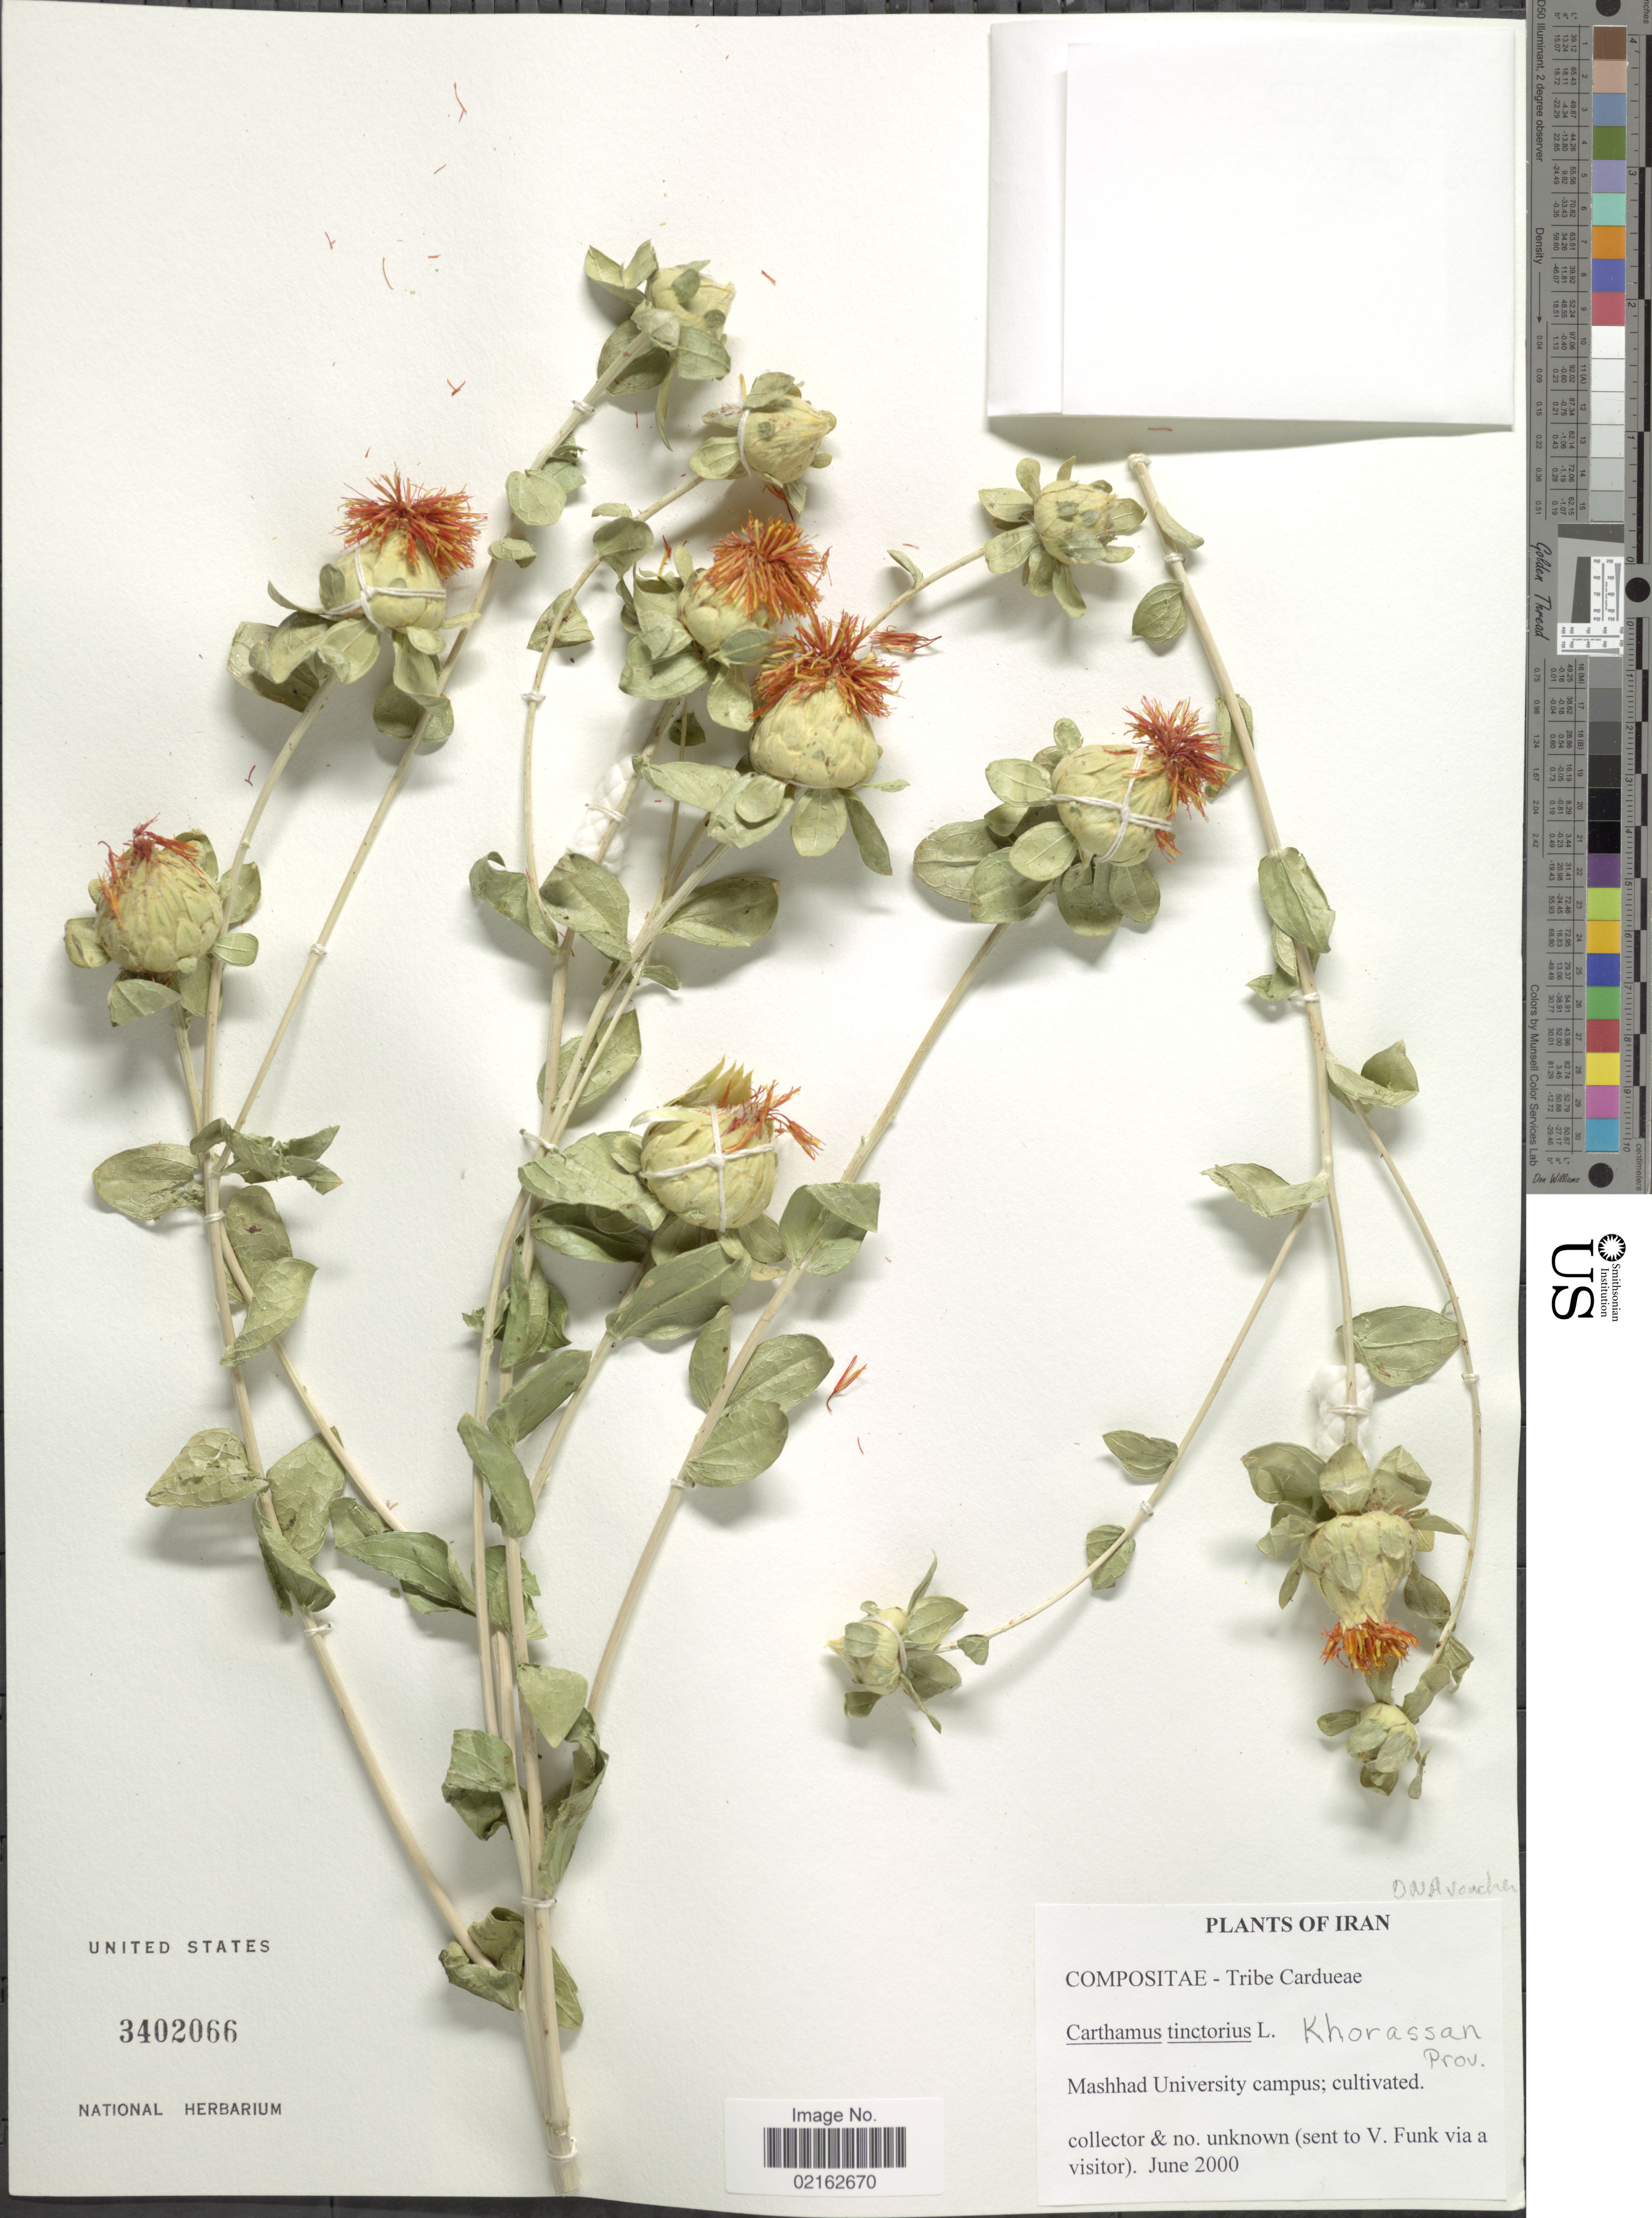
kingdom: Plantae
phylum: Tracheophyta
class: Magnoliopsida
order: Asterales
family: Asteraceae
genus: Carthamus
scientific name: Carthamus tinctorius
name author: L.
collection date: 2000-06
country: Iran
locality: Mashhad University campus, Khorassan Prov.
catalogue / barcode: US 3402066